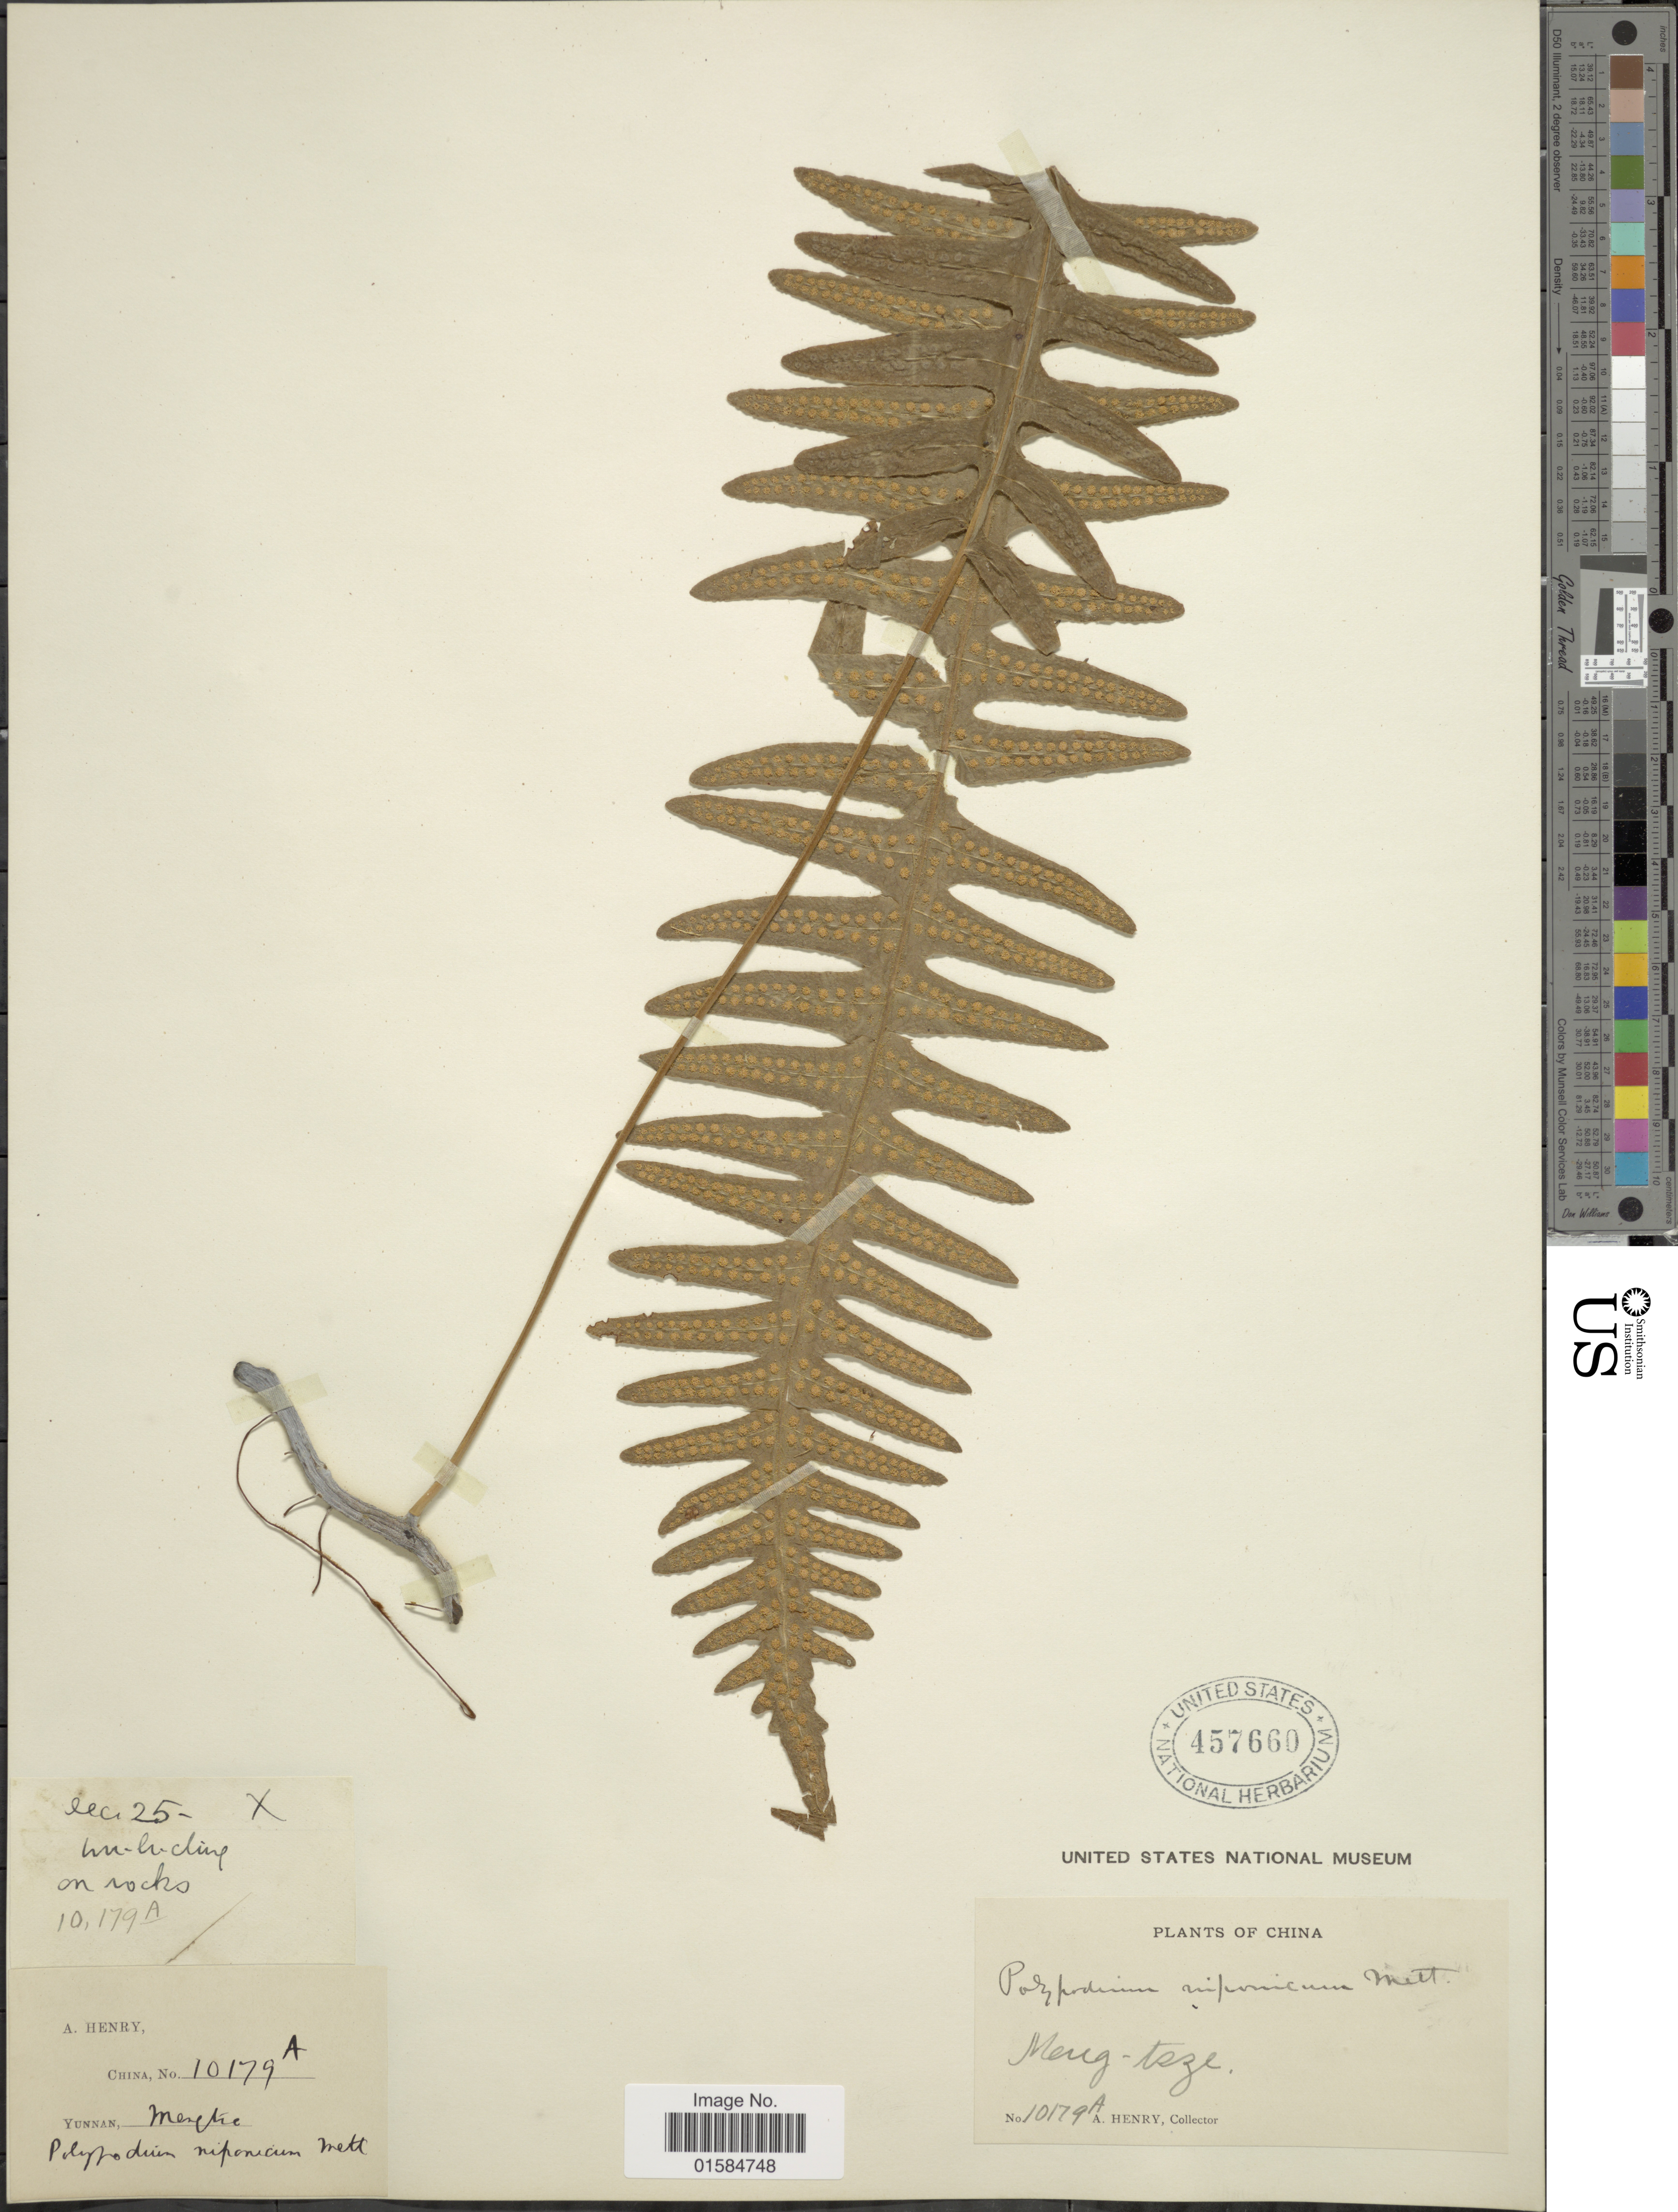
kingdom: Plantae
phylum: Tracheophyta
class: Polypodiopsida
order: Polypodiales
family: Polypodiaceae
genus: Goniophlebium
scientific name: Goniophlebium niponicum var. wattii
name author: (Bedd.) Bedd.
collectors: A. Henry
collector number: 10179 A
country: China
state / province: Yunnan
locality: Yunnan, Mengtze, Meng-tsze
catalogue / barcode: US 457660